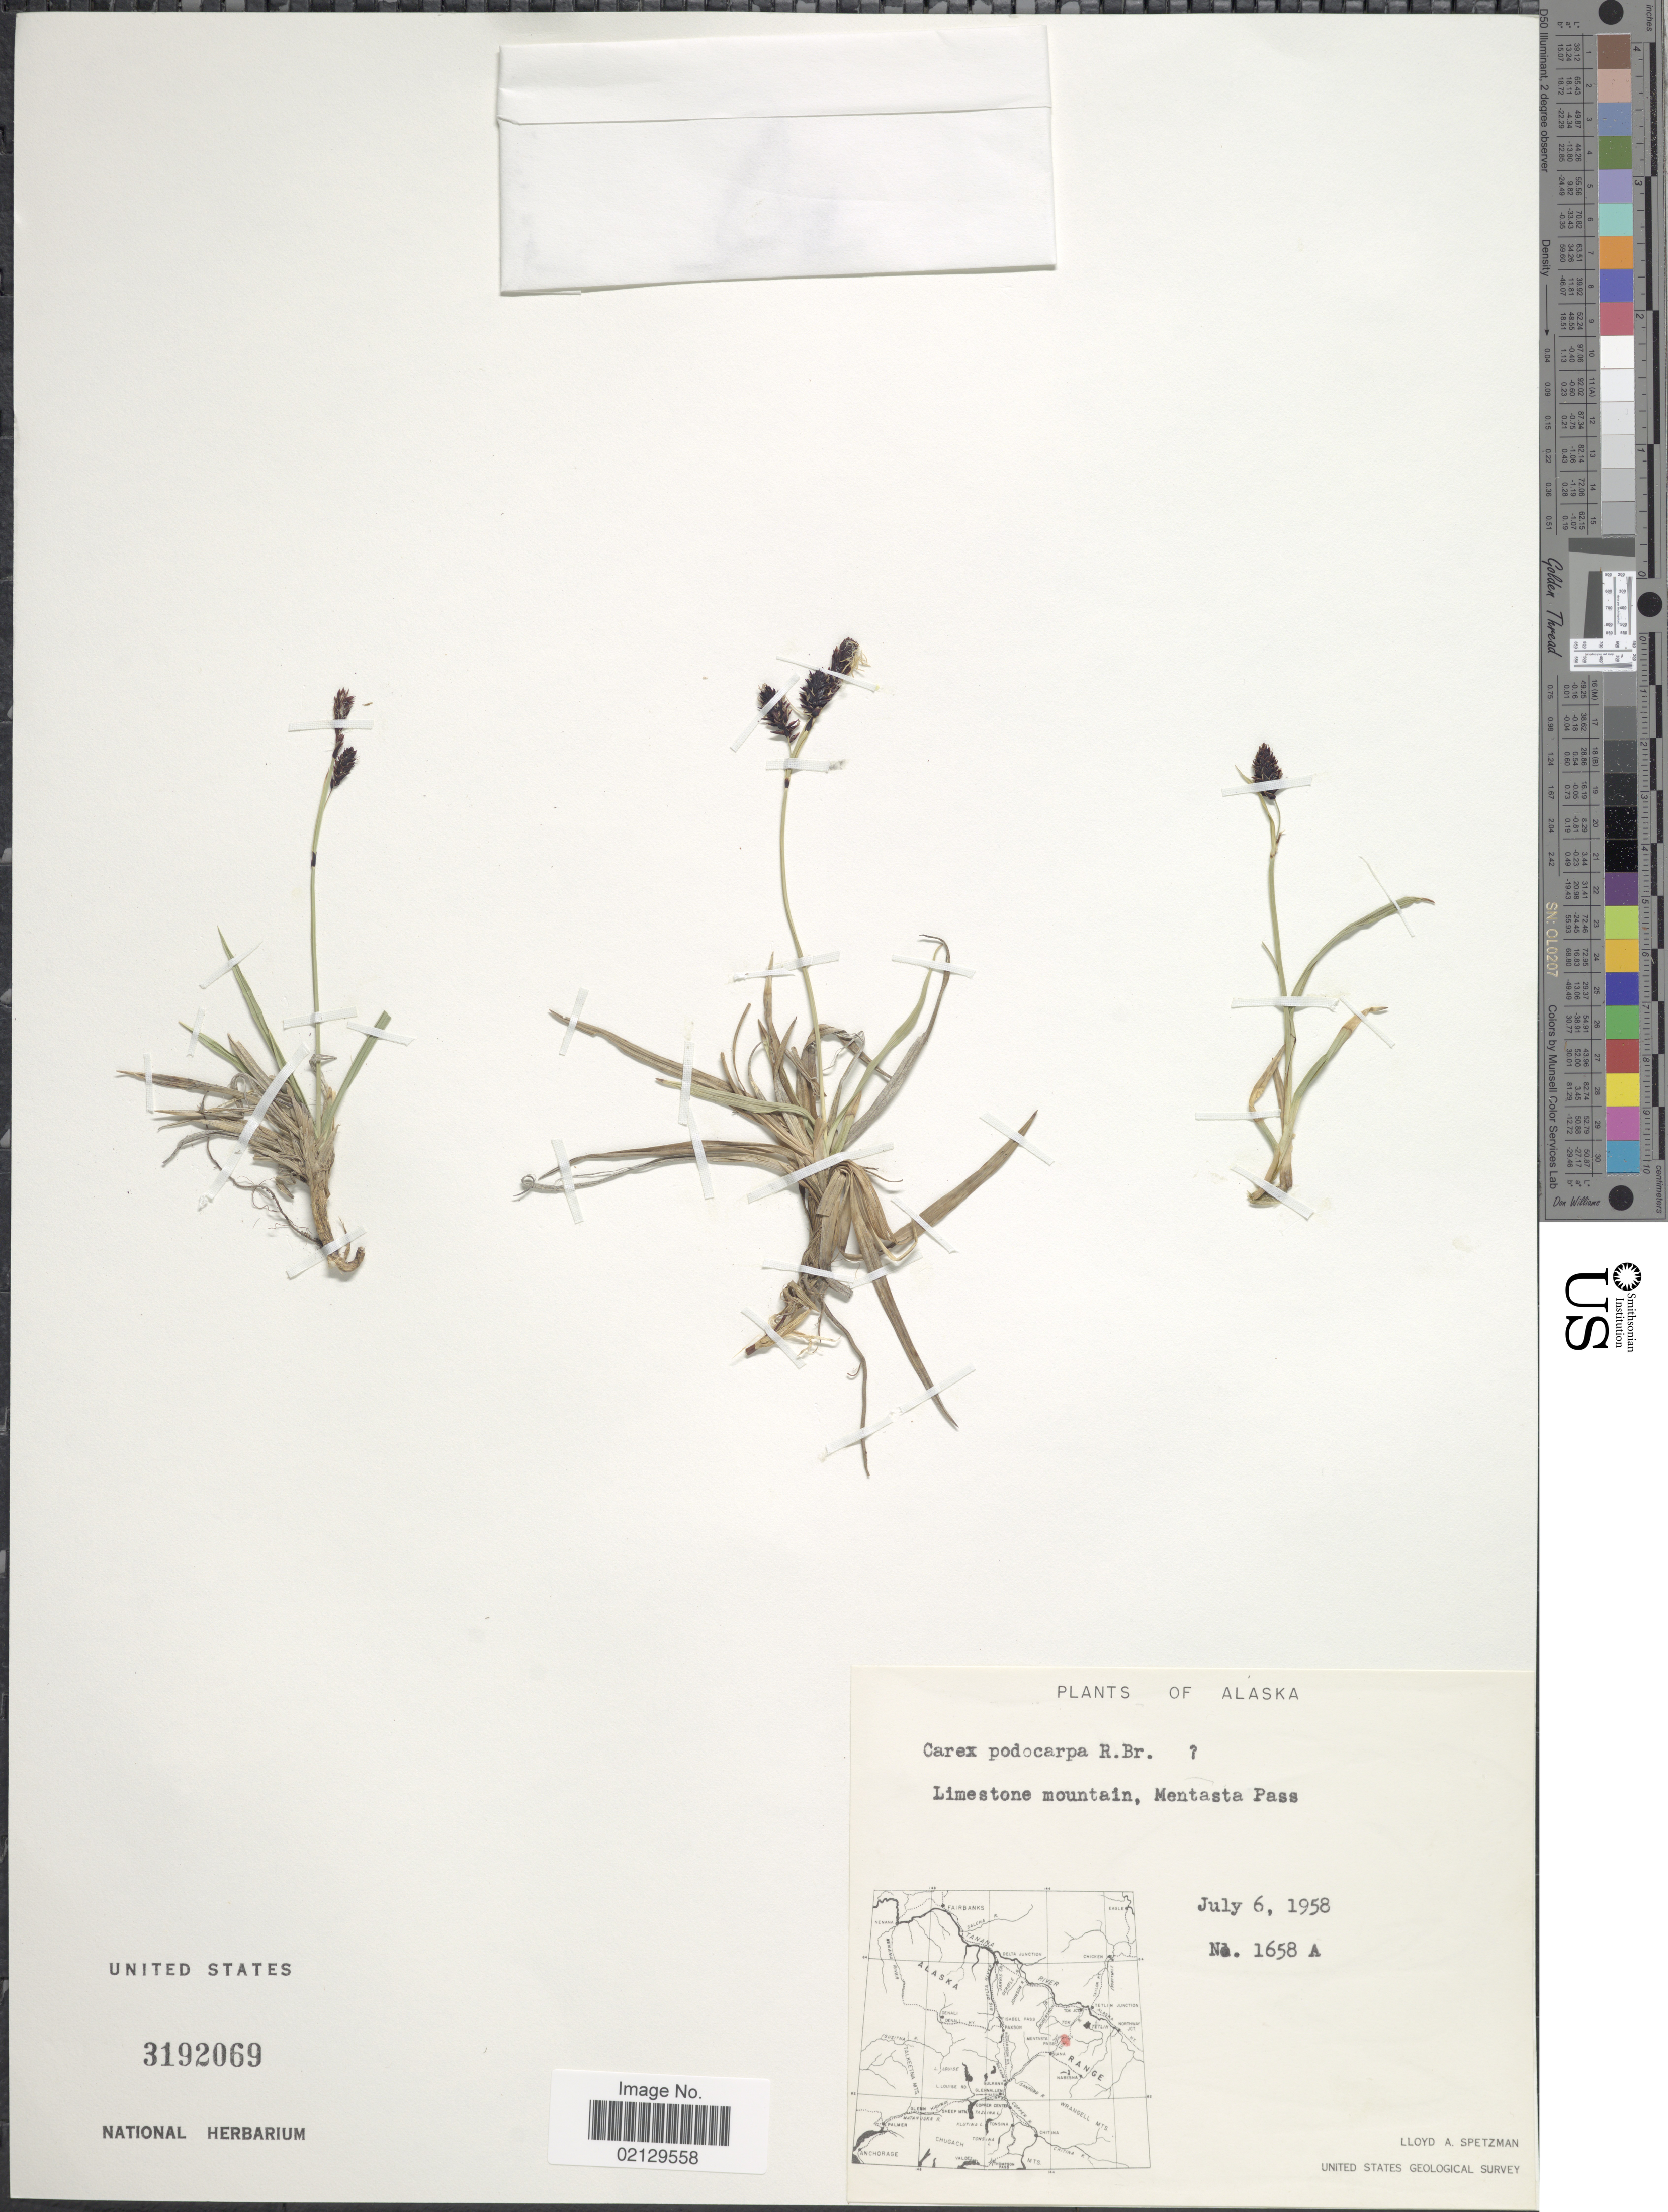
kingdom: Plantae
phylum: Tracheophyta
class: Liliopsida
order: Poales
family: Cyperaceae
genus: Carex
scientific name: Carex podocarpa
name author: R. Br.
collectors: L. Spetzman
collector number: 1658A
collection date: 1958-07-06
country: United States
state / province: Alaska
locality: Limestone mountain, Mentasta Pass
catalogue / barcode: US 3192069